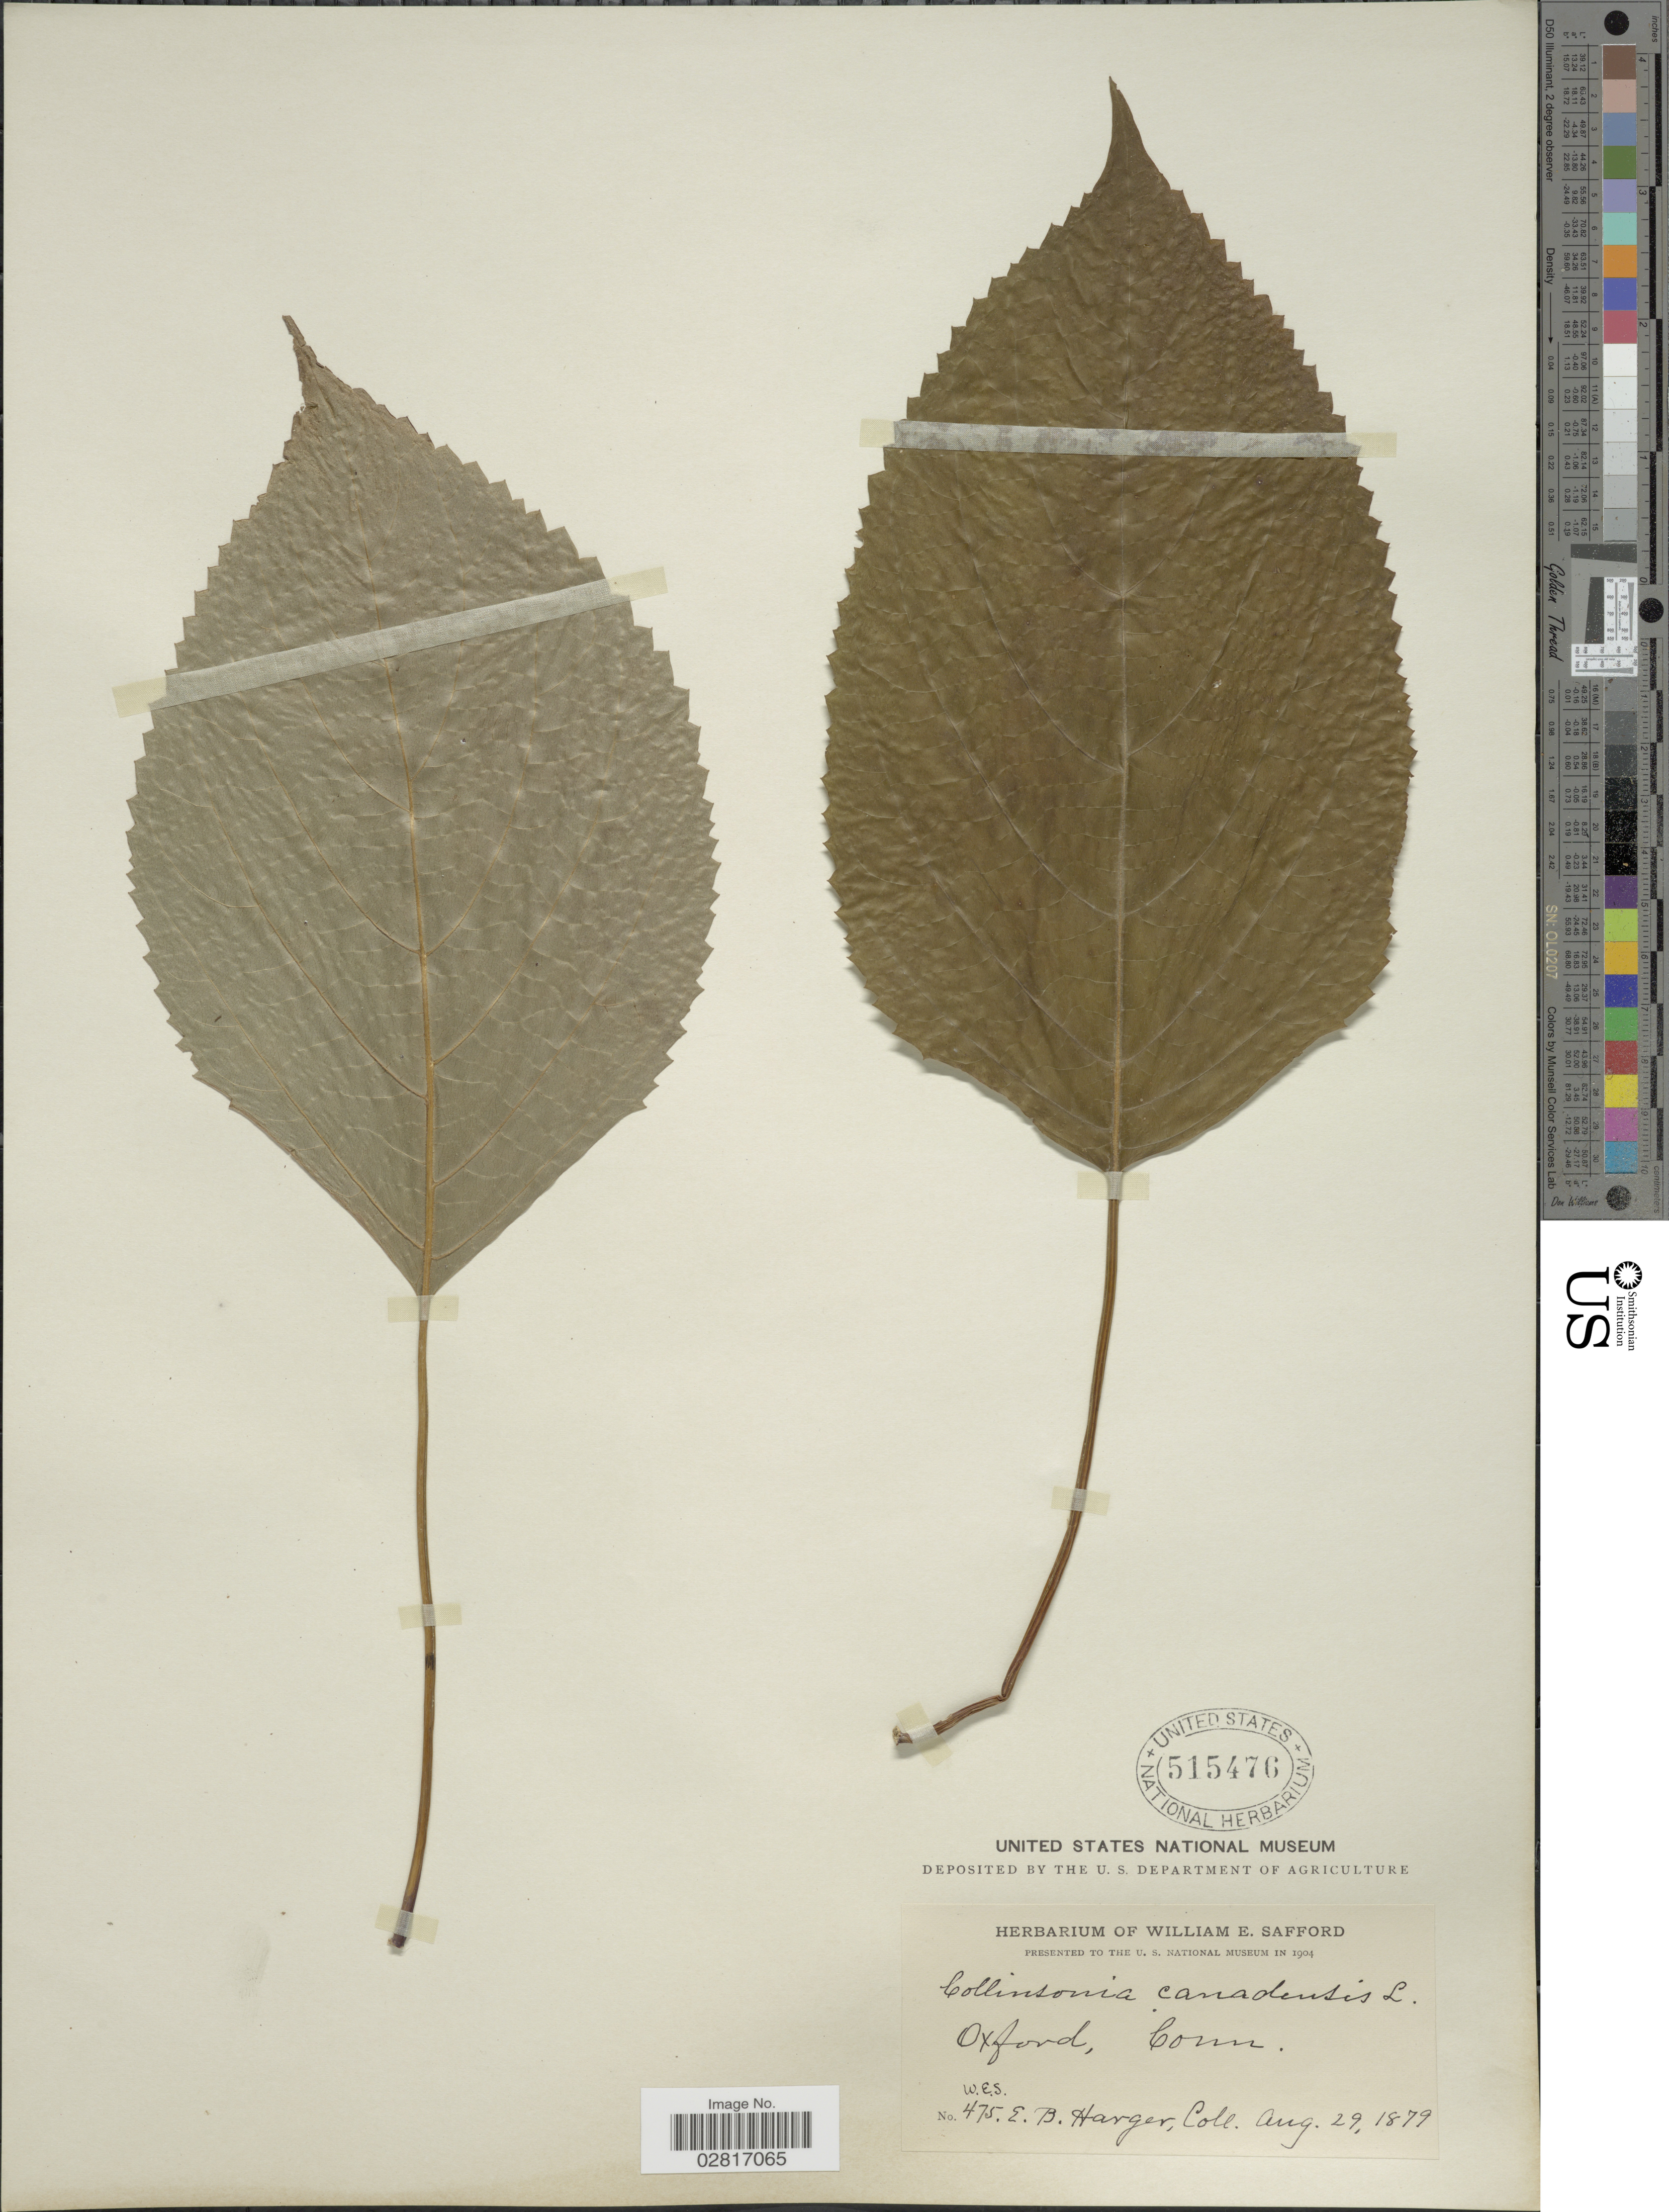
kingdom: Plantae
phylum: Tracheophyta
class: Magnoliopsida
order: Lamiales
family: Lamiaceae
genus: Collinsonia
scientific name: Collinsonia canadensis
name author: L.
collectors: E. B. Harger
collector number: W.E.S.475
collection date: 1879-08-29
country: United States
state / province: Connecticut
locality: Oxford,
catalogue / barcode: US 515476